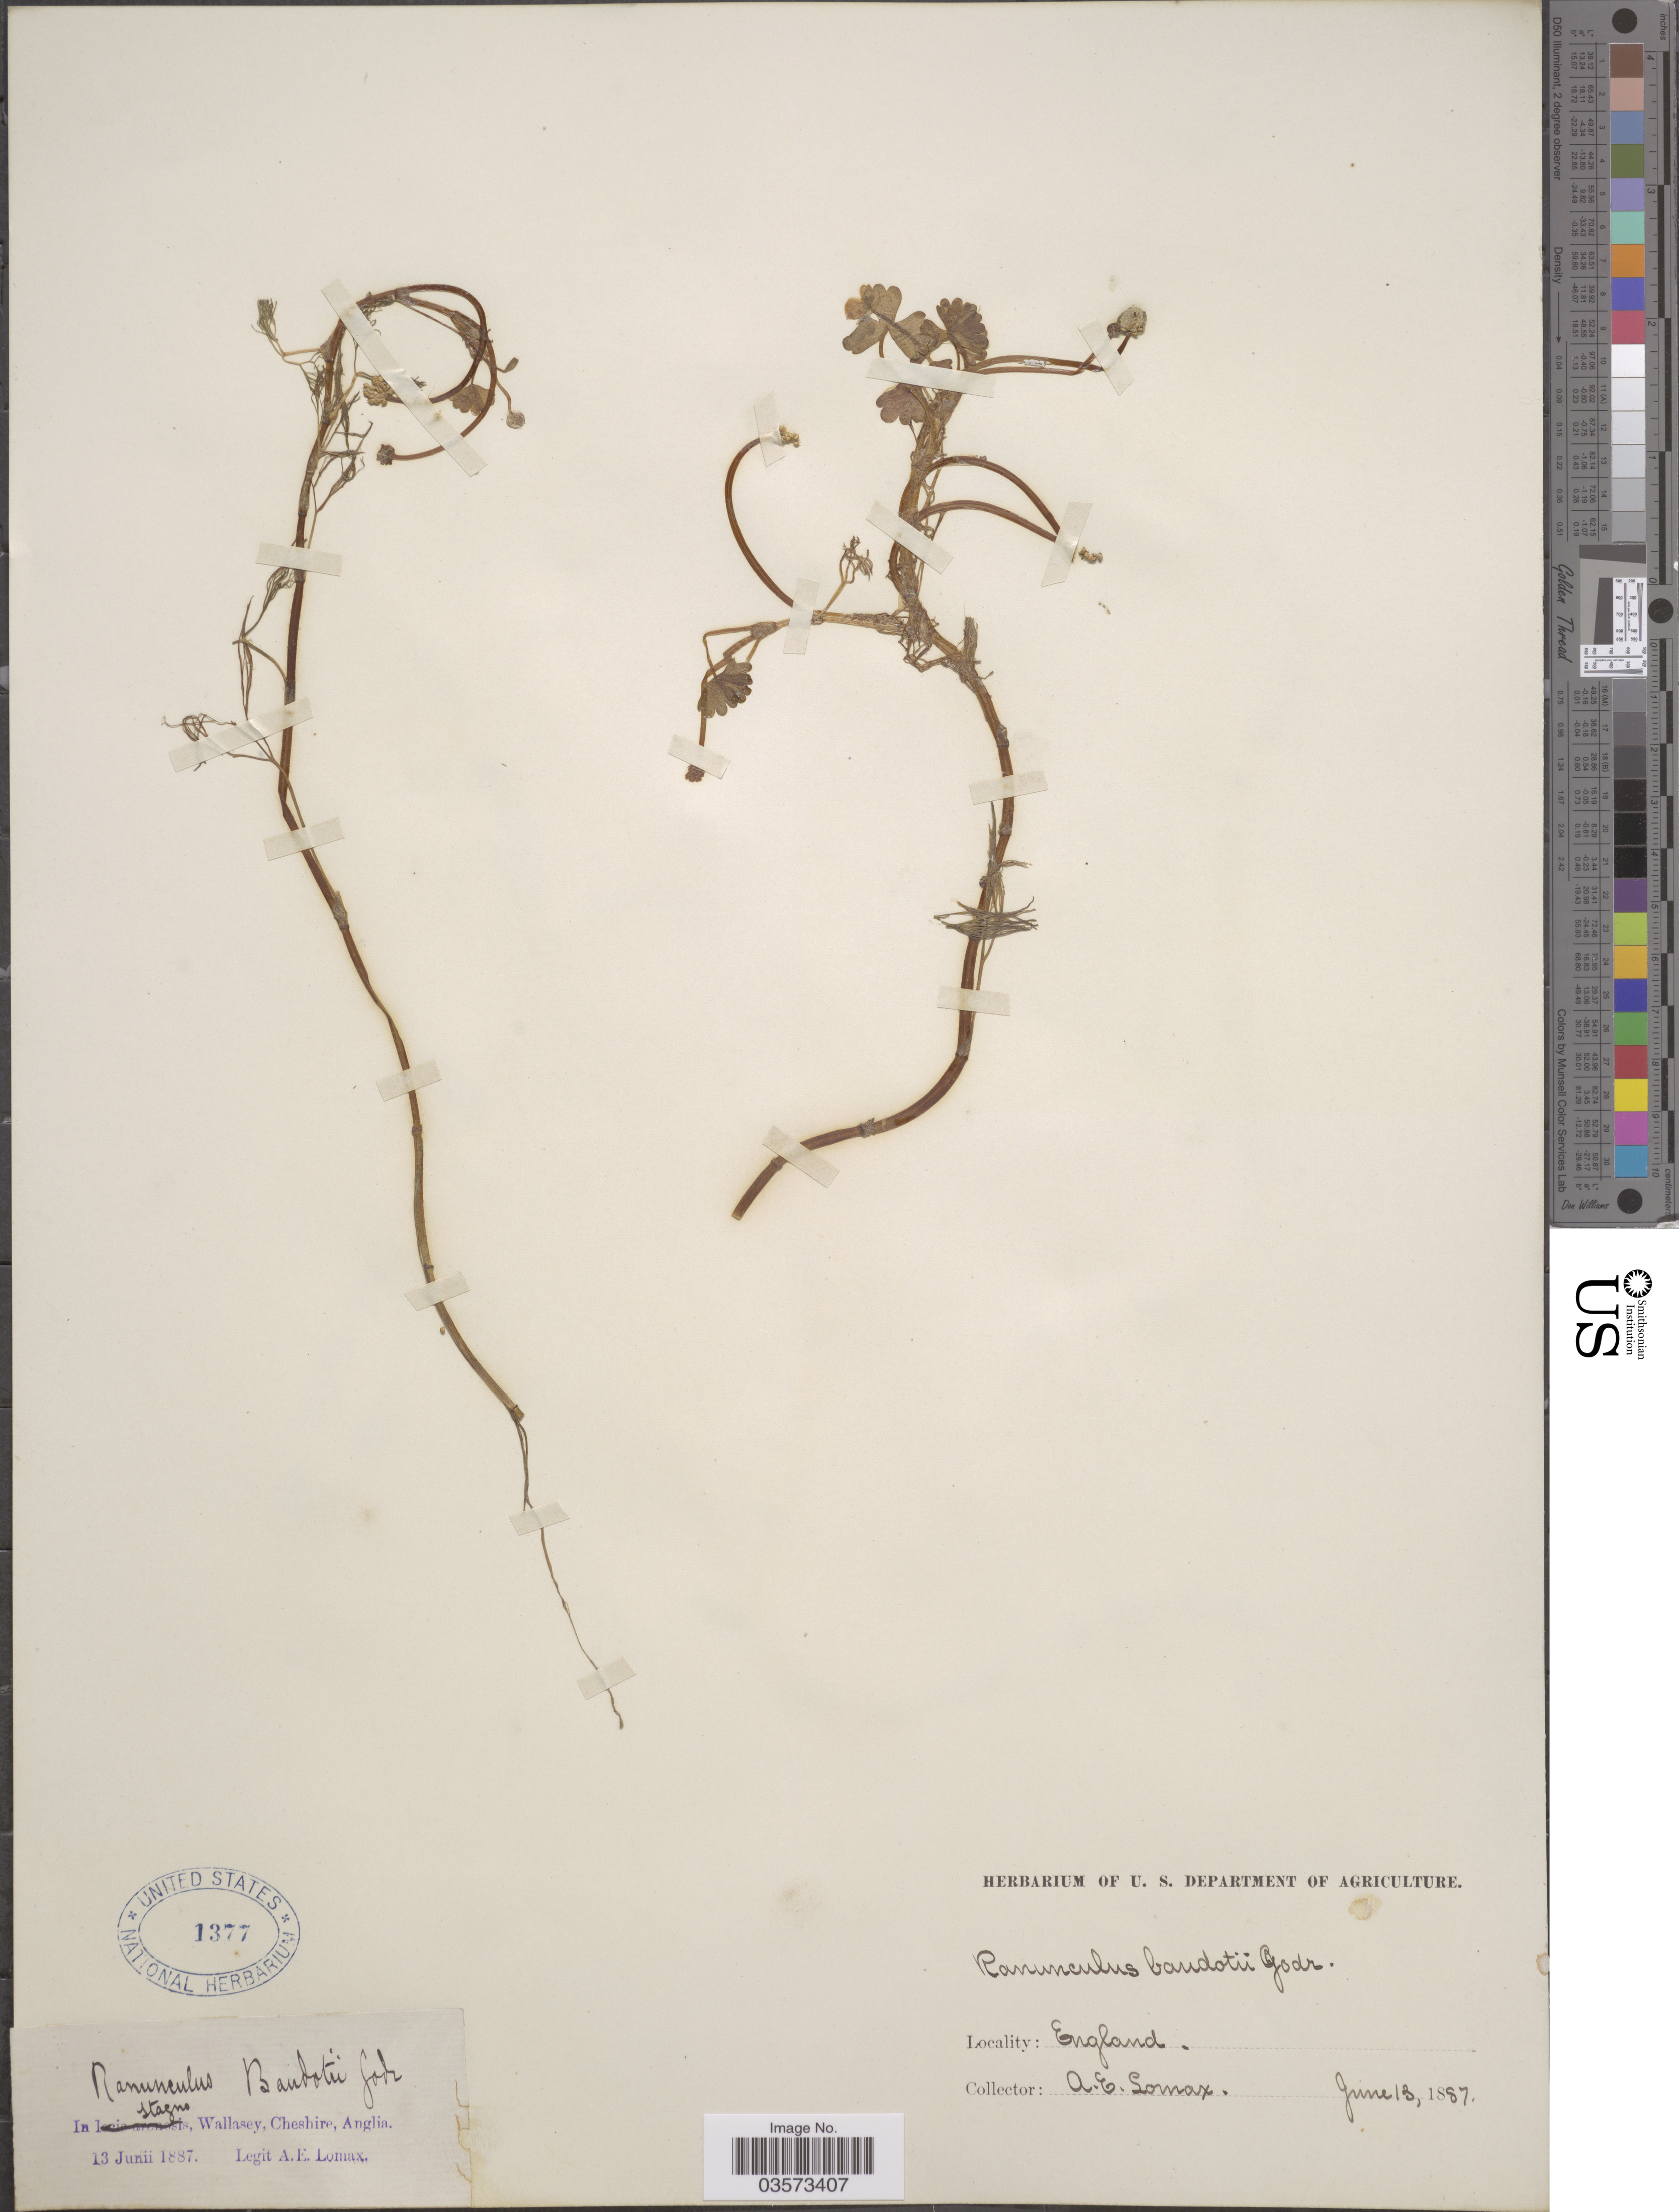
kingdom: Plantae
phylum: Tracheophyta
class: Magnoliopsida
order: Ranunculales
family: Ranunculaceae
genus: Ranunculus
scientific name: Ranunculus baudotii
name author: Godr.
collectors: A. Lomax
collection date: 1887-06-13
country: United Kingdom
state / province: England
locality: In stagno, Wallasey, Cheshire, Anglia.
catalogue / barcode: US 1377